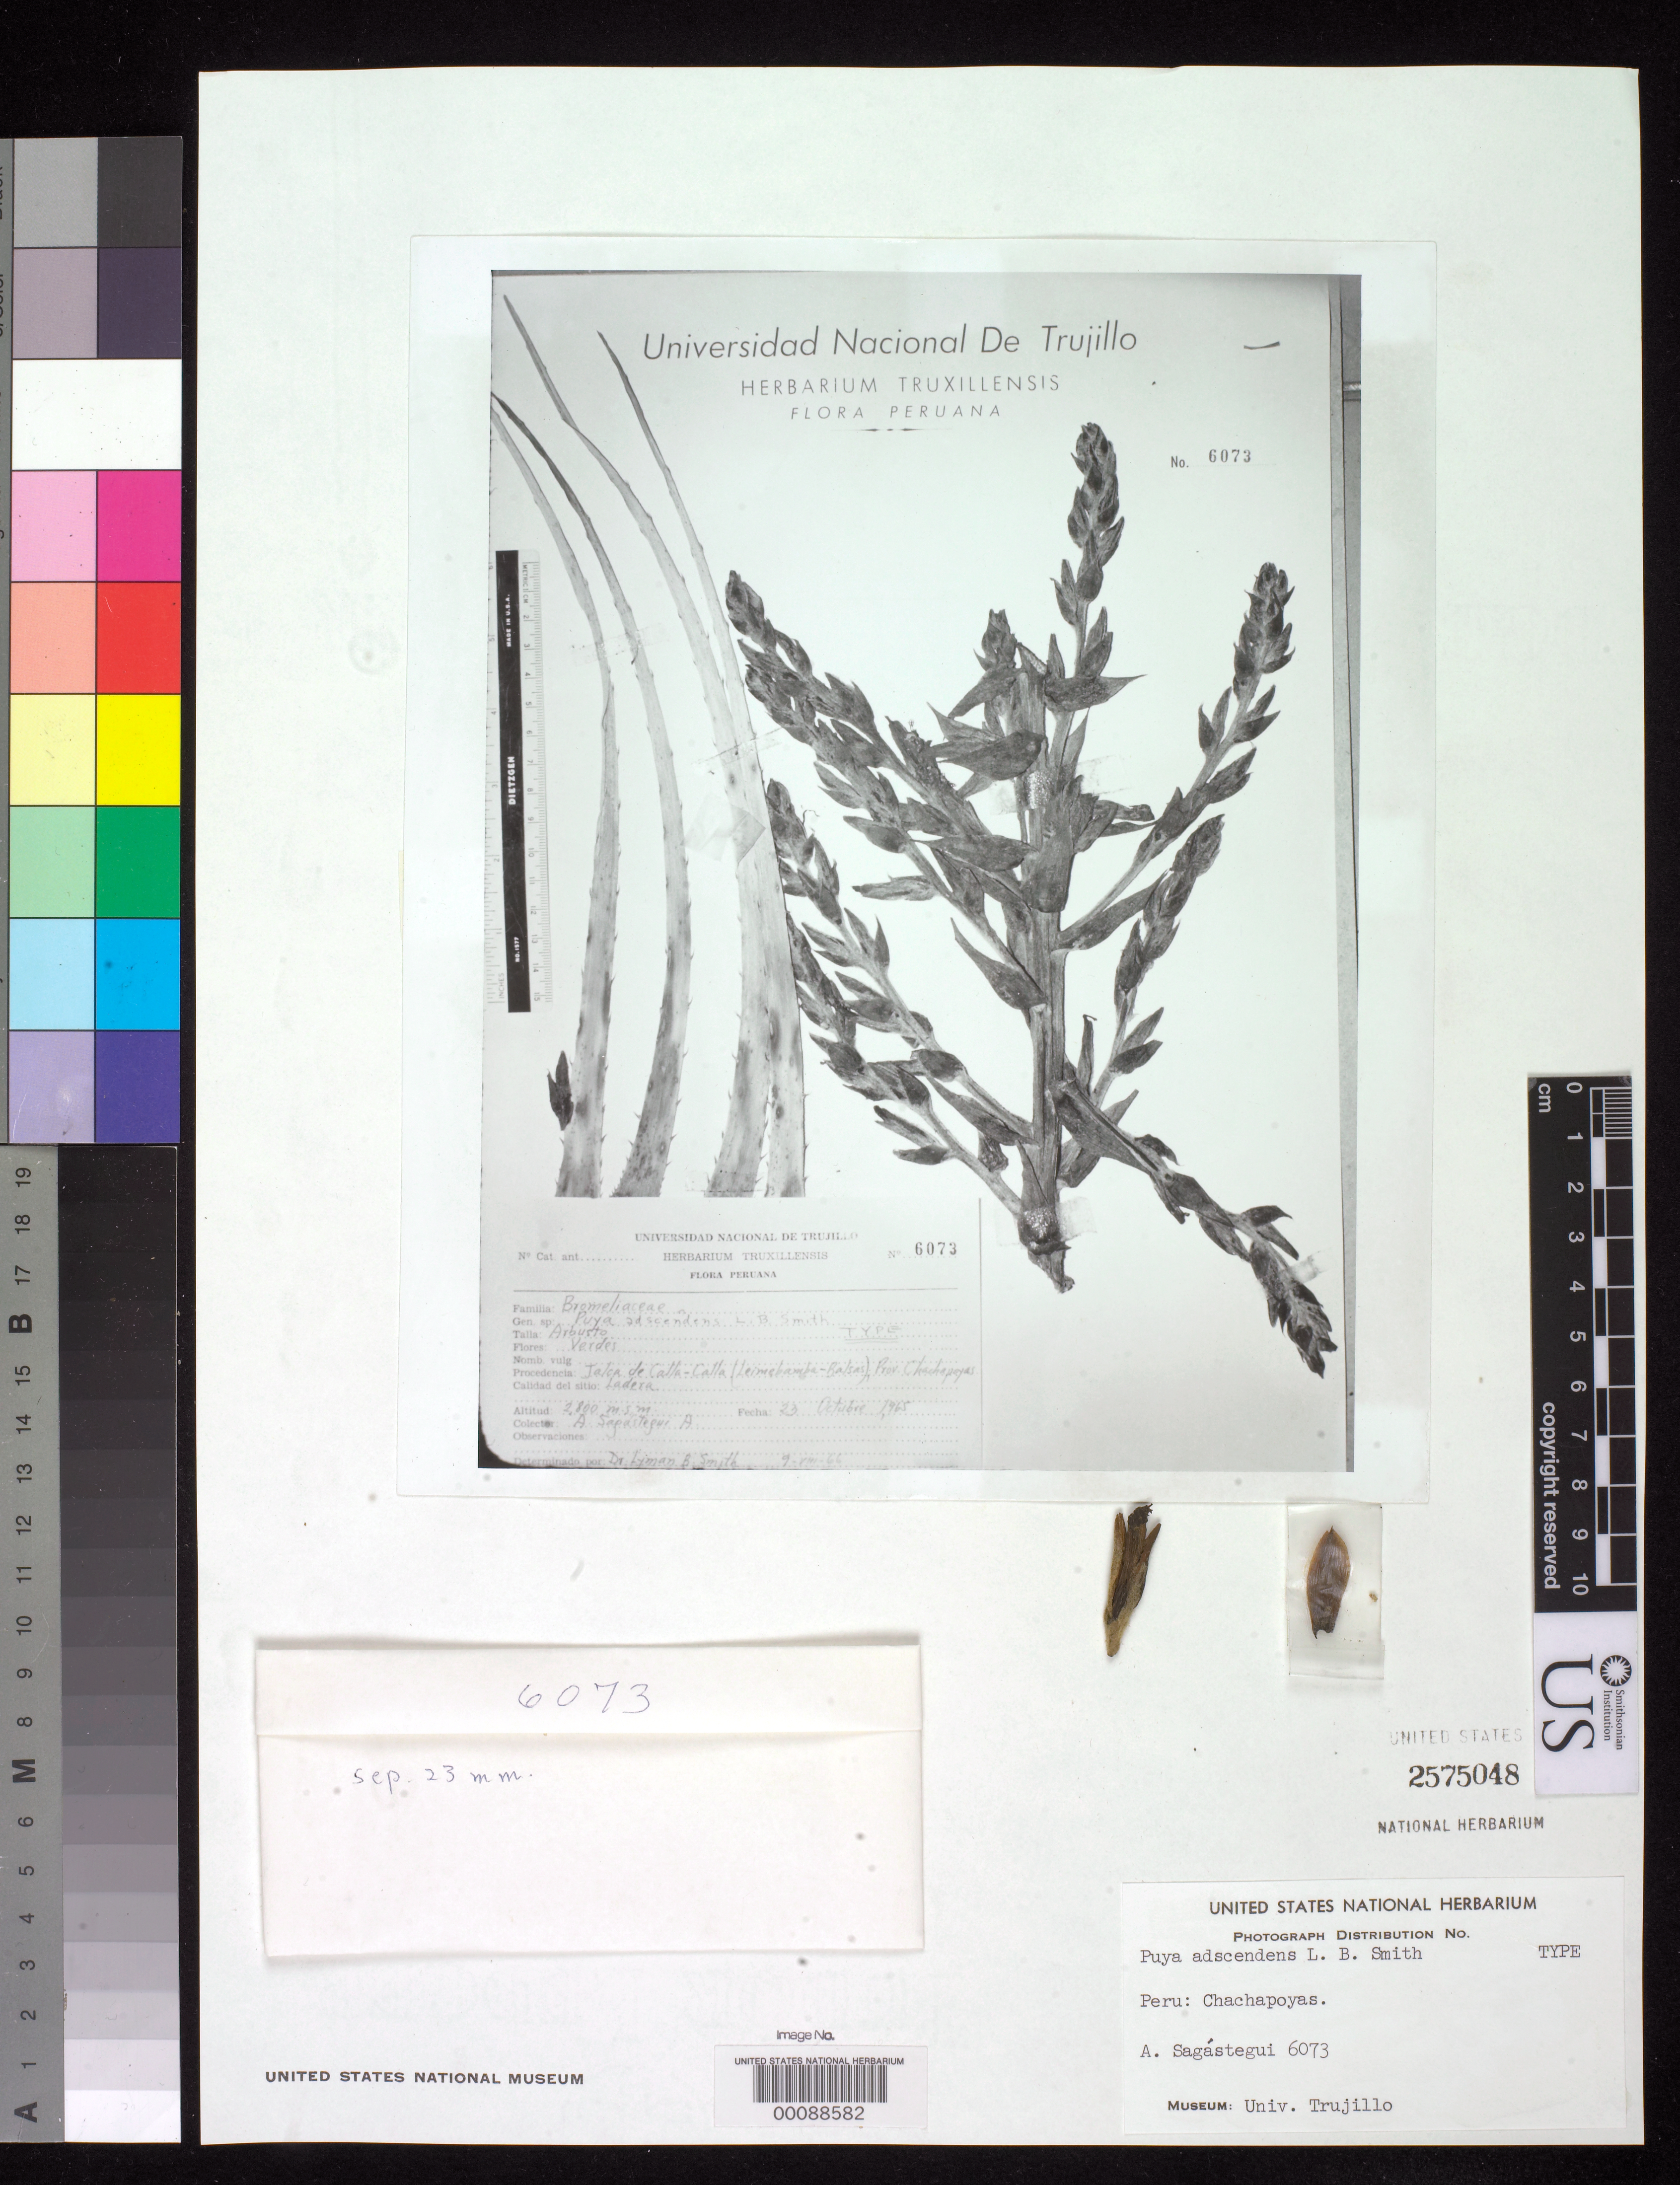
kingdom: Plantae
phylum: Tracheophyta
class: Liliopsida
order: Poales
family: Bromeliaceae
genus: Puya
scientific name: Puya adscendens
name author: L.B. Sm.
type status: Type Fragment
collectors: A. Sagástegui A.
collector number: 6073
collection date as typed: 23 Oct 1965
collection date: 1965-10-23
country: Peru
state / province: Amazonas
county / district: Chachapoyas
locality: slope, Jalla de Calla-Calla (Leimebamba-Balsas)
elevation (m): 2800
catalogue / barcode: US 2575048